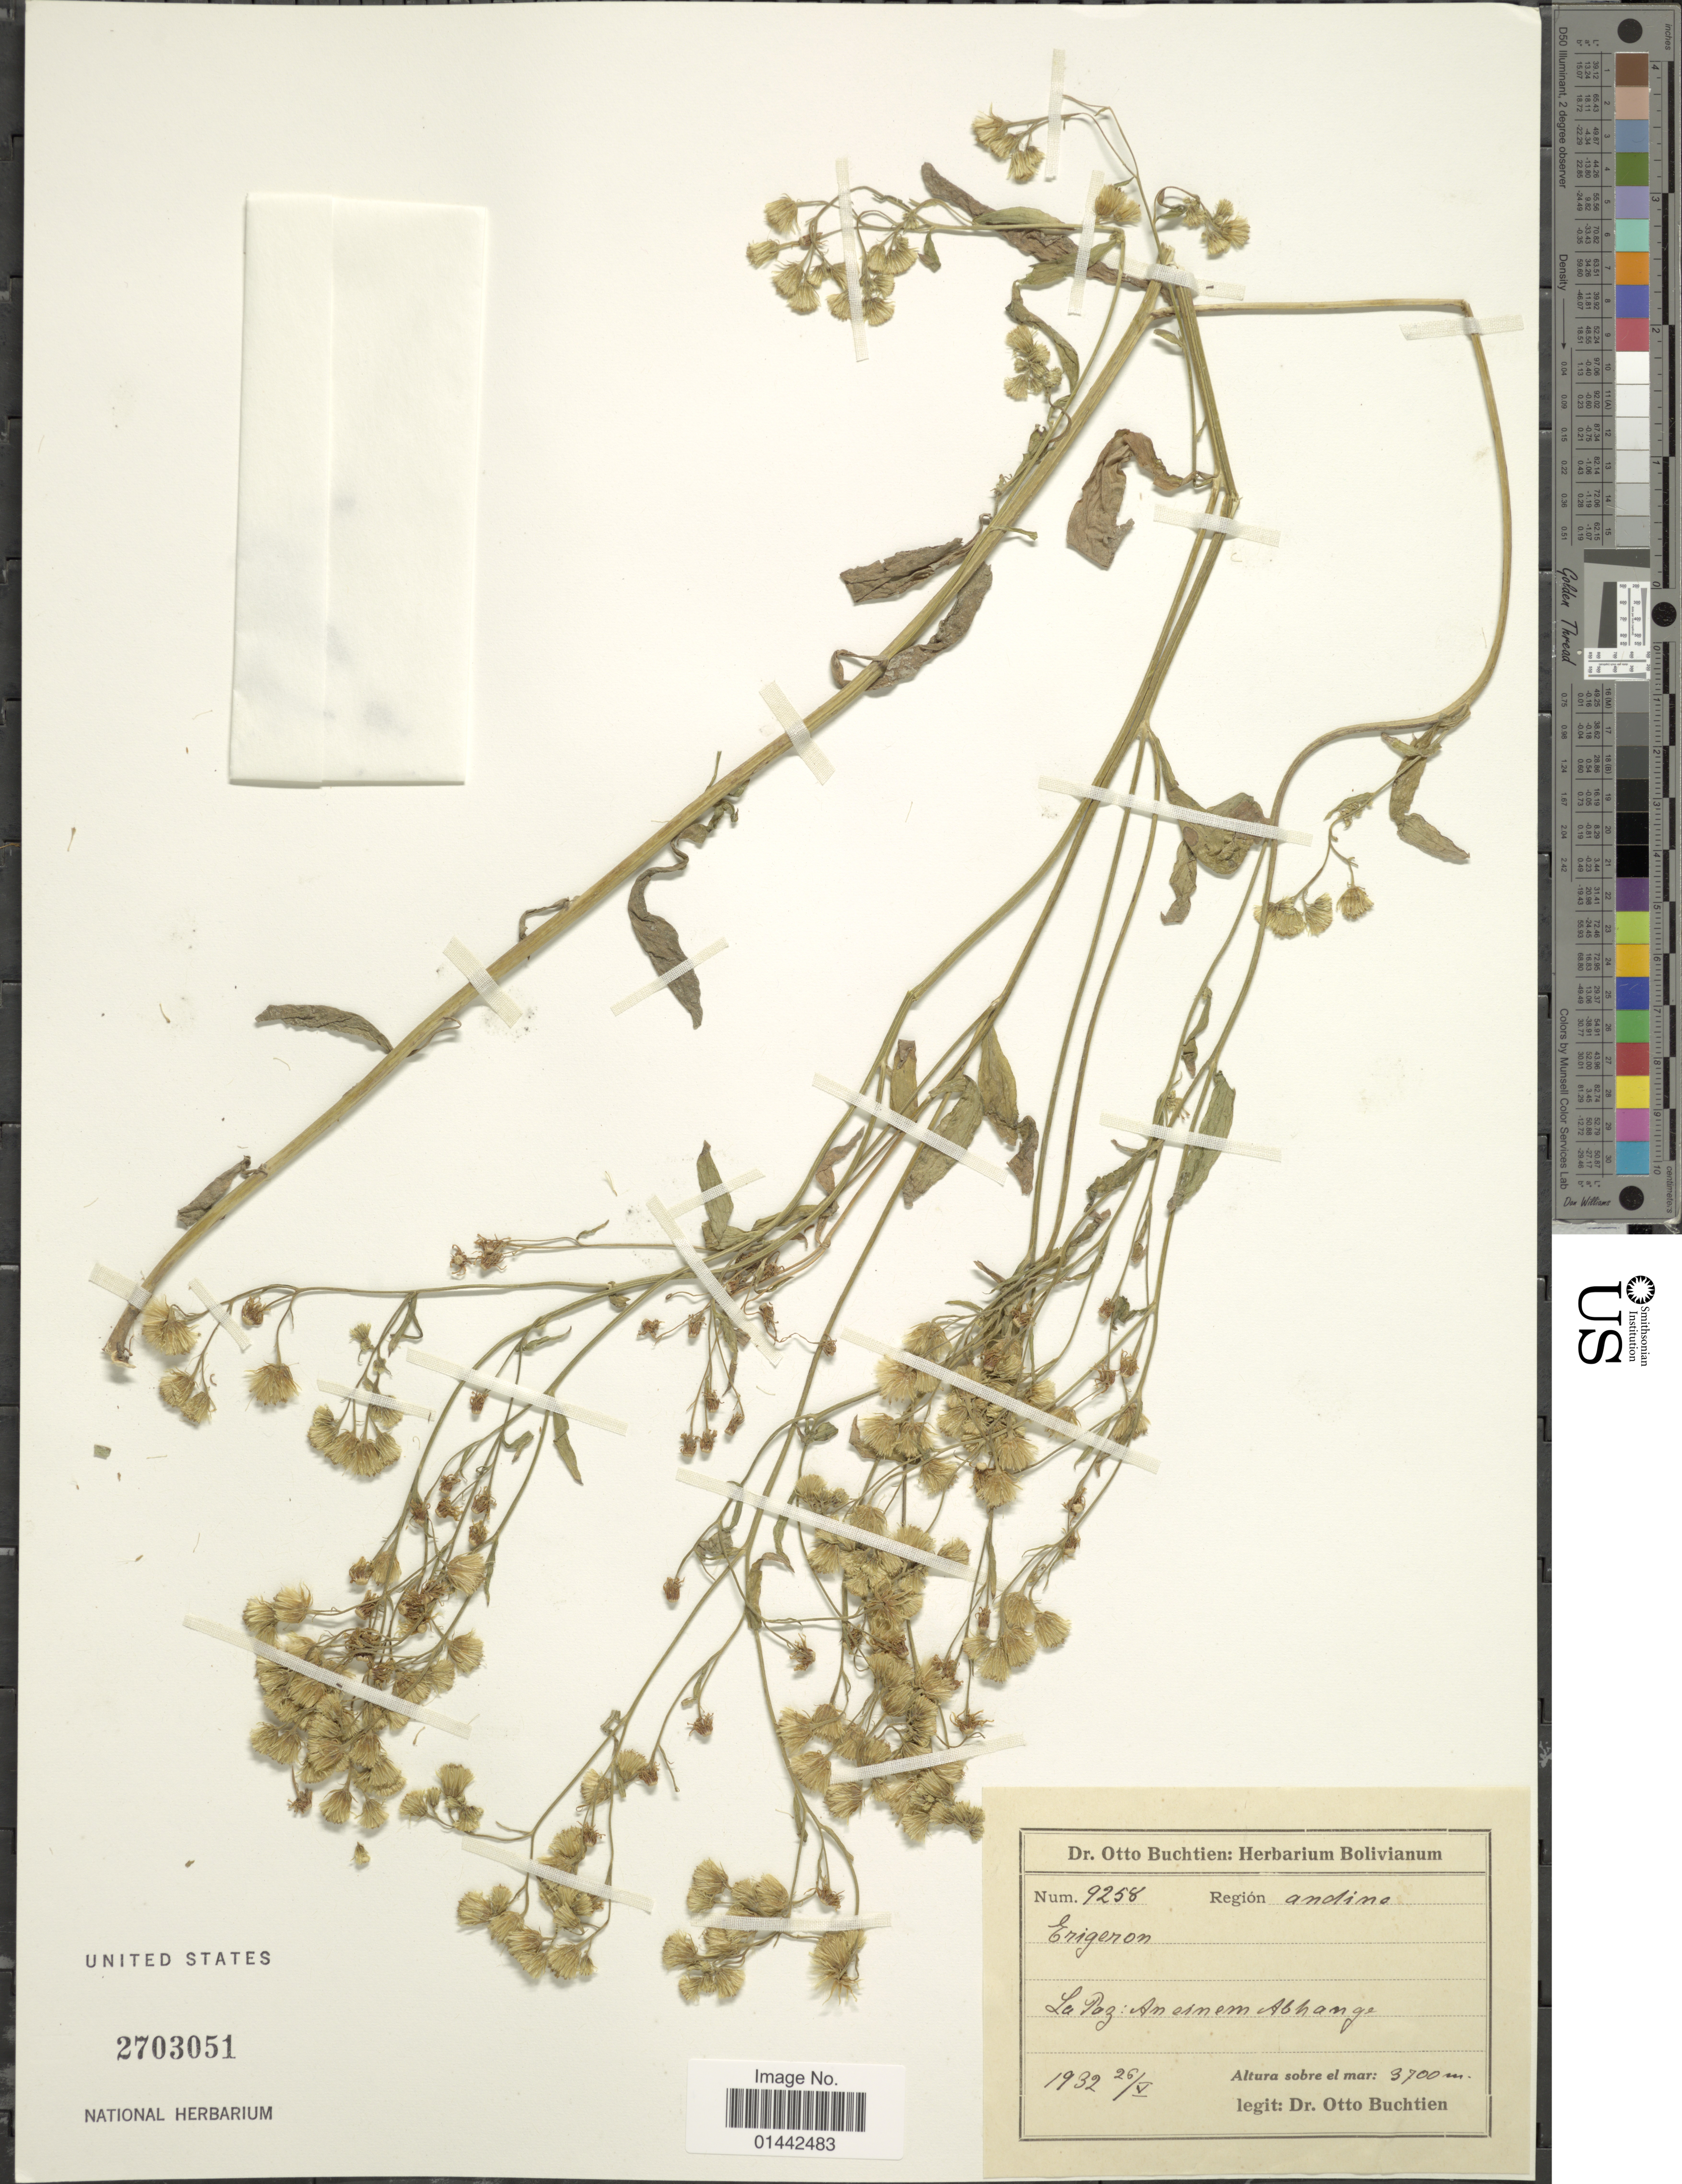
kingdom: Plantae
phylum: Tracheophyta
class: Magnoliopsida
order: Asterales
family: Asteraceae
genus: Erigeron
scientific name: Erigeron sp.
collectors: O. Buchtien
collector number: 9258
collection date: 1932-05-26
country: Bolivia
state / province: La Paz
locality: An cinem Abhange, region andine.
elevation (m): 3700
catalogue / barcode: US 2703051